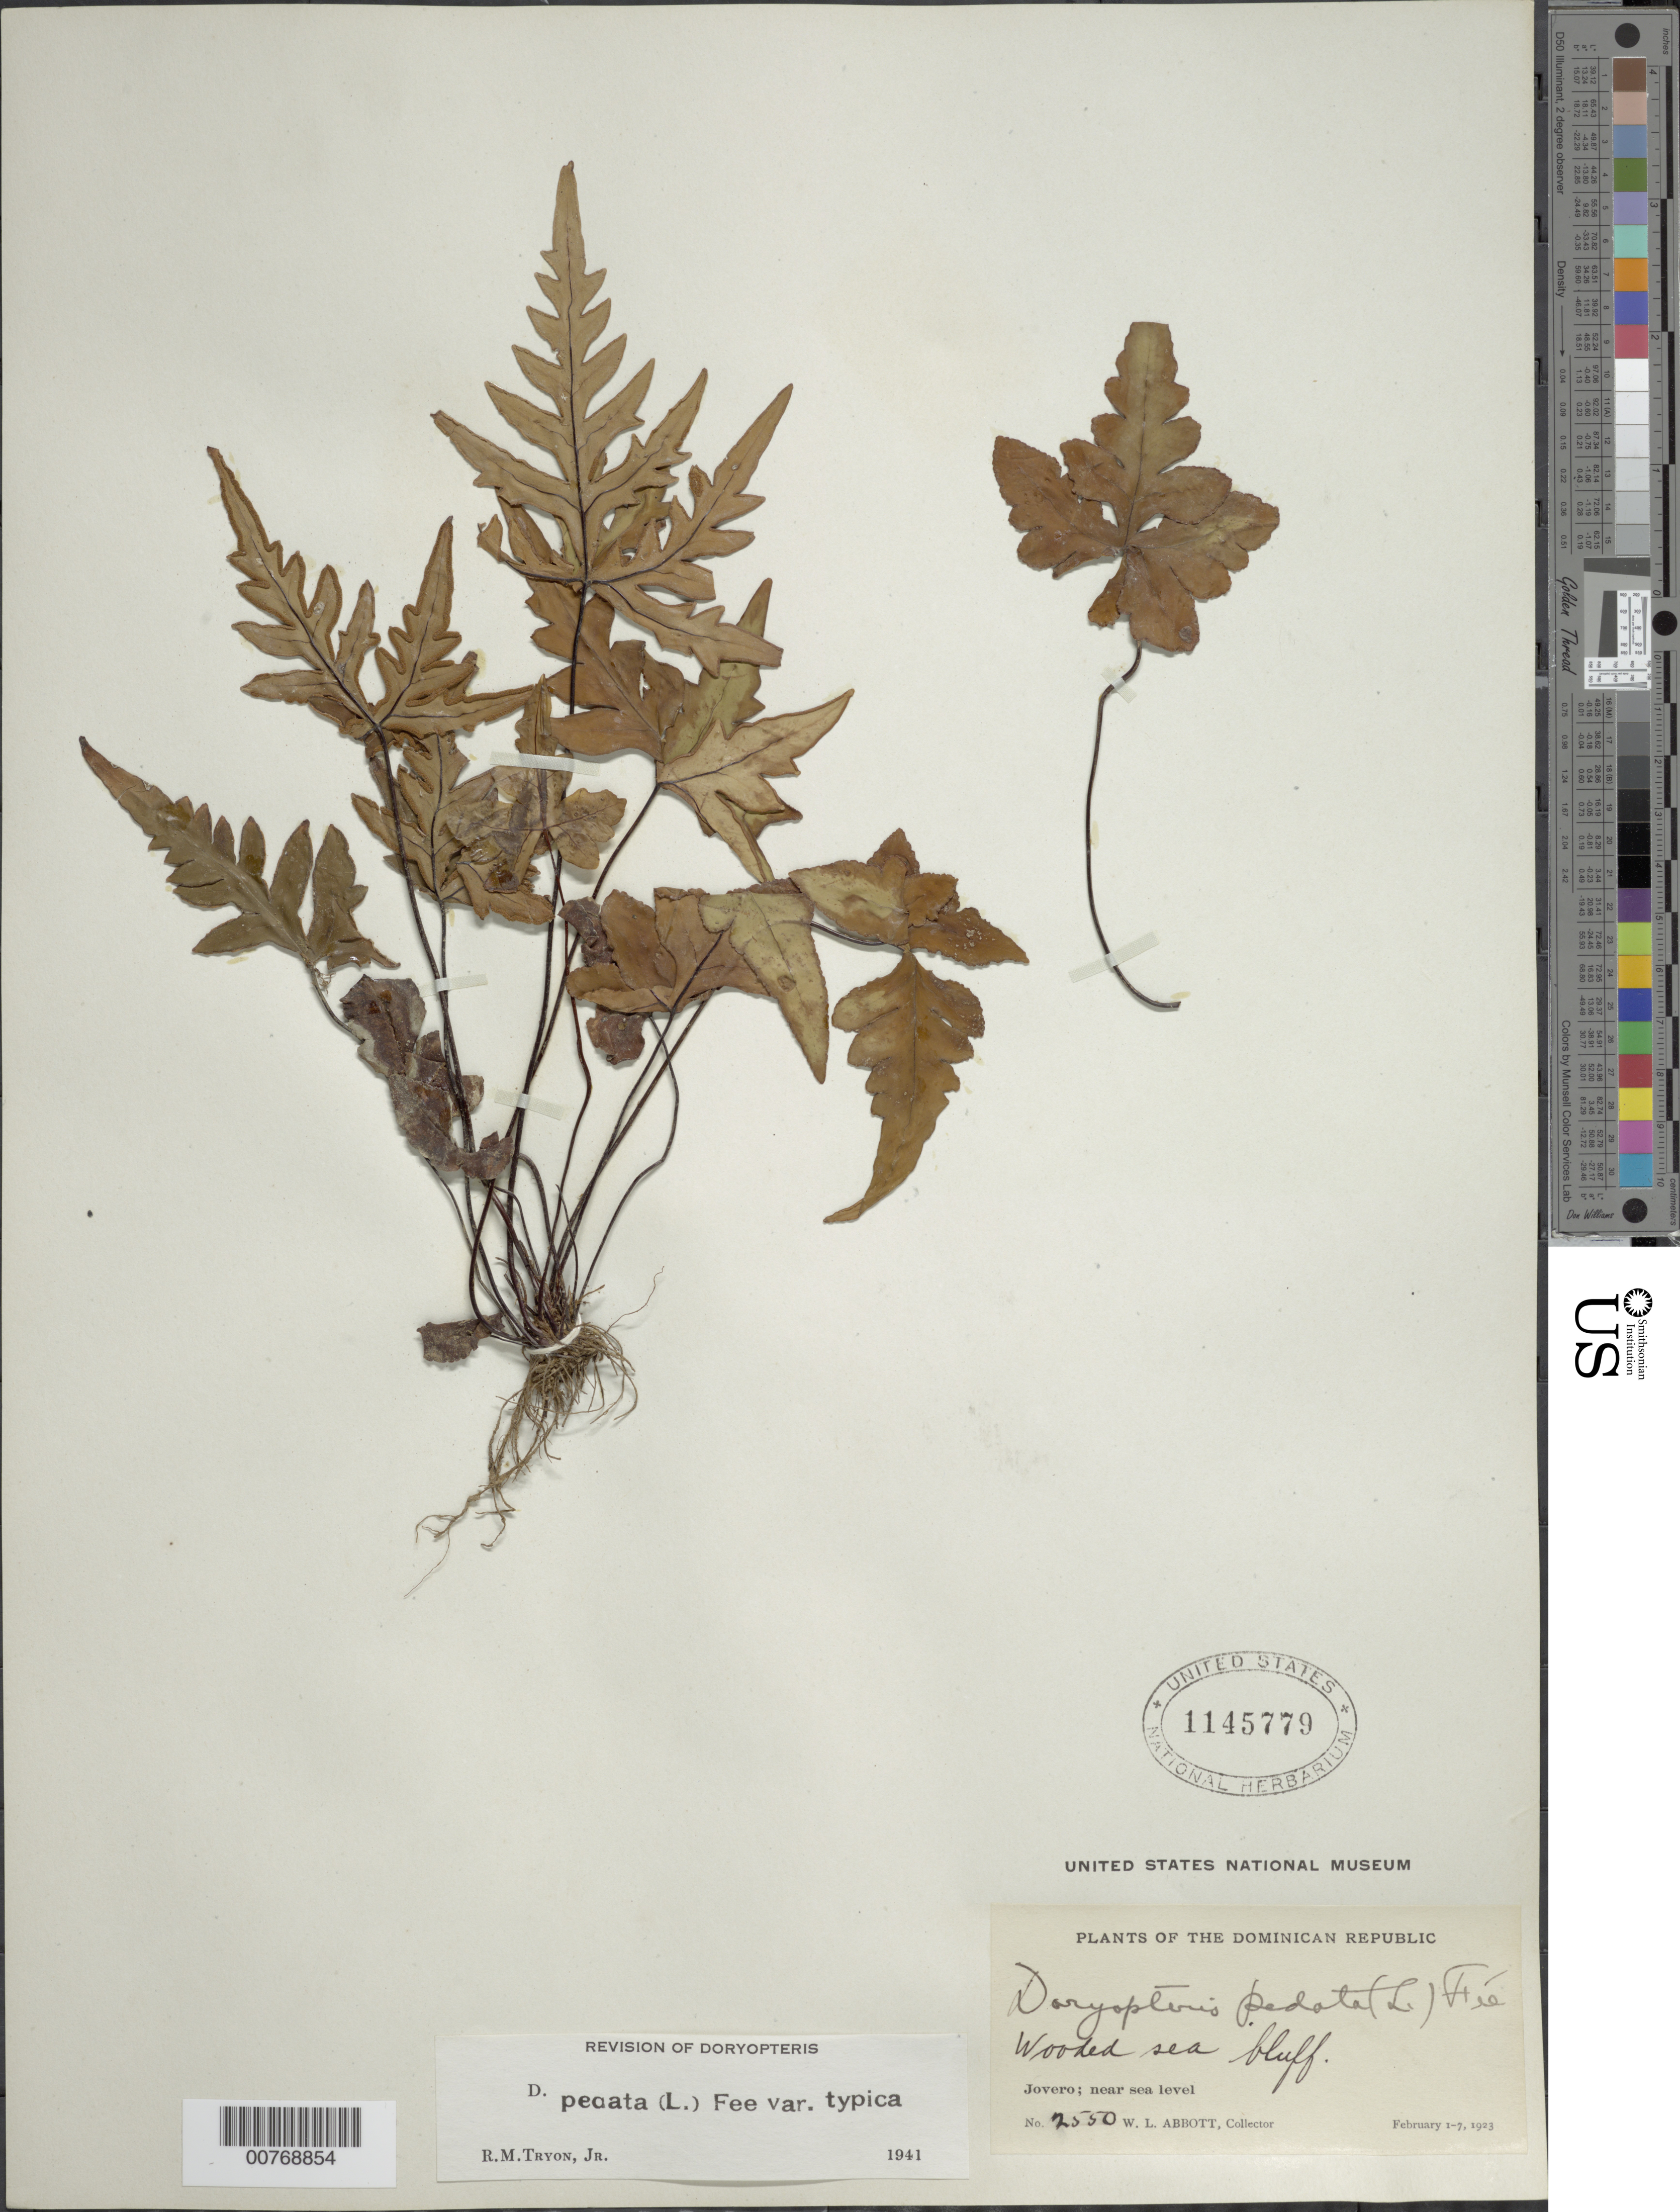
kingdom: Plantae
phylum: Tracheophyta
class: Polypodiopsida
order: Polypodiales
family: Pteridaceae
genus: Doryopteris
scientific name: Doryopteris pedata var. typica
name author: (L.) Fée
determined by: Tryon, Rolla M., Jr.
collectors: W. L. Abbott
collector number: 2550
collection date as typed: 01 Feb 1923 to 07 Feb 1923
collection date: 1923-02-01/1923-02-07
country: Dominican Republic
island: Hispaniola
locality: Jovero, near sea level.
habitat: Wooded sea cliff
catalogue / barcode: US 1145779